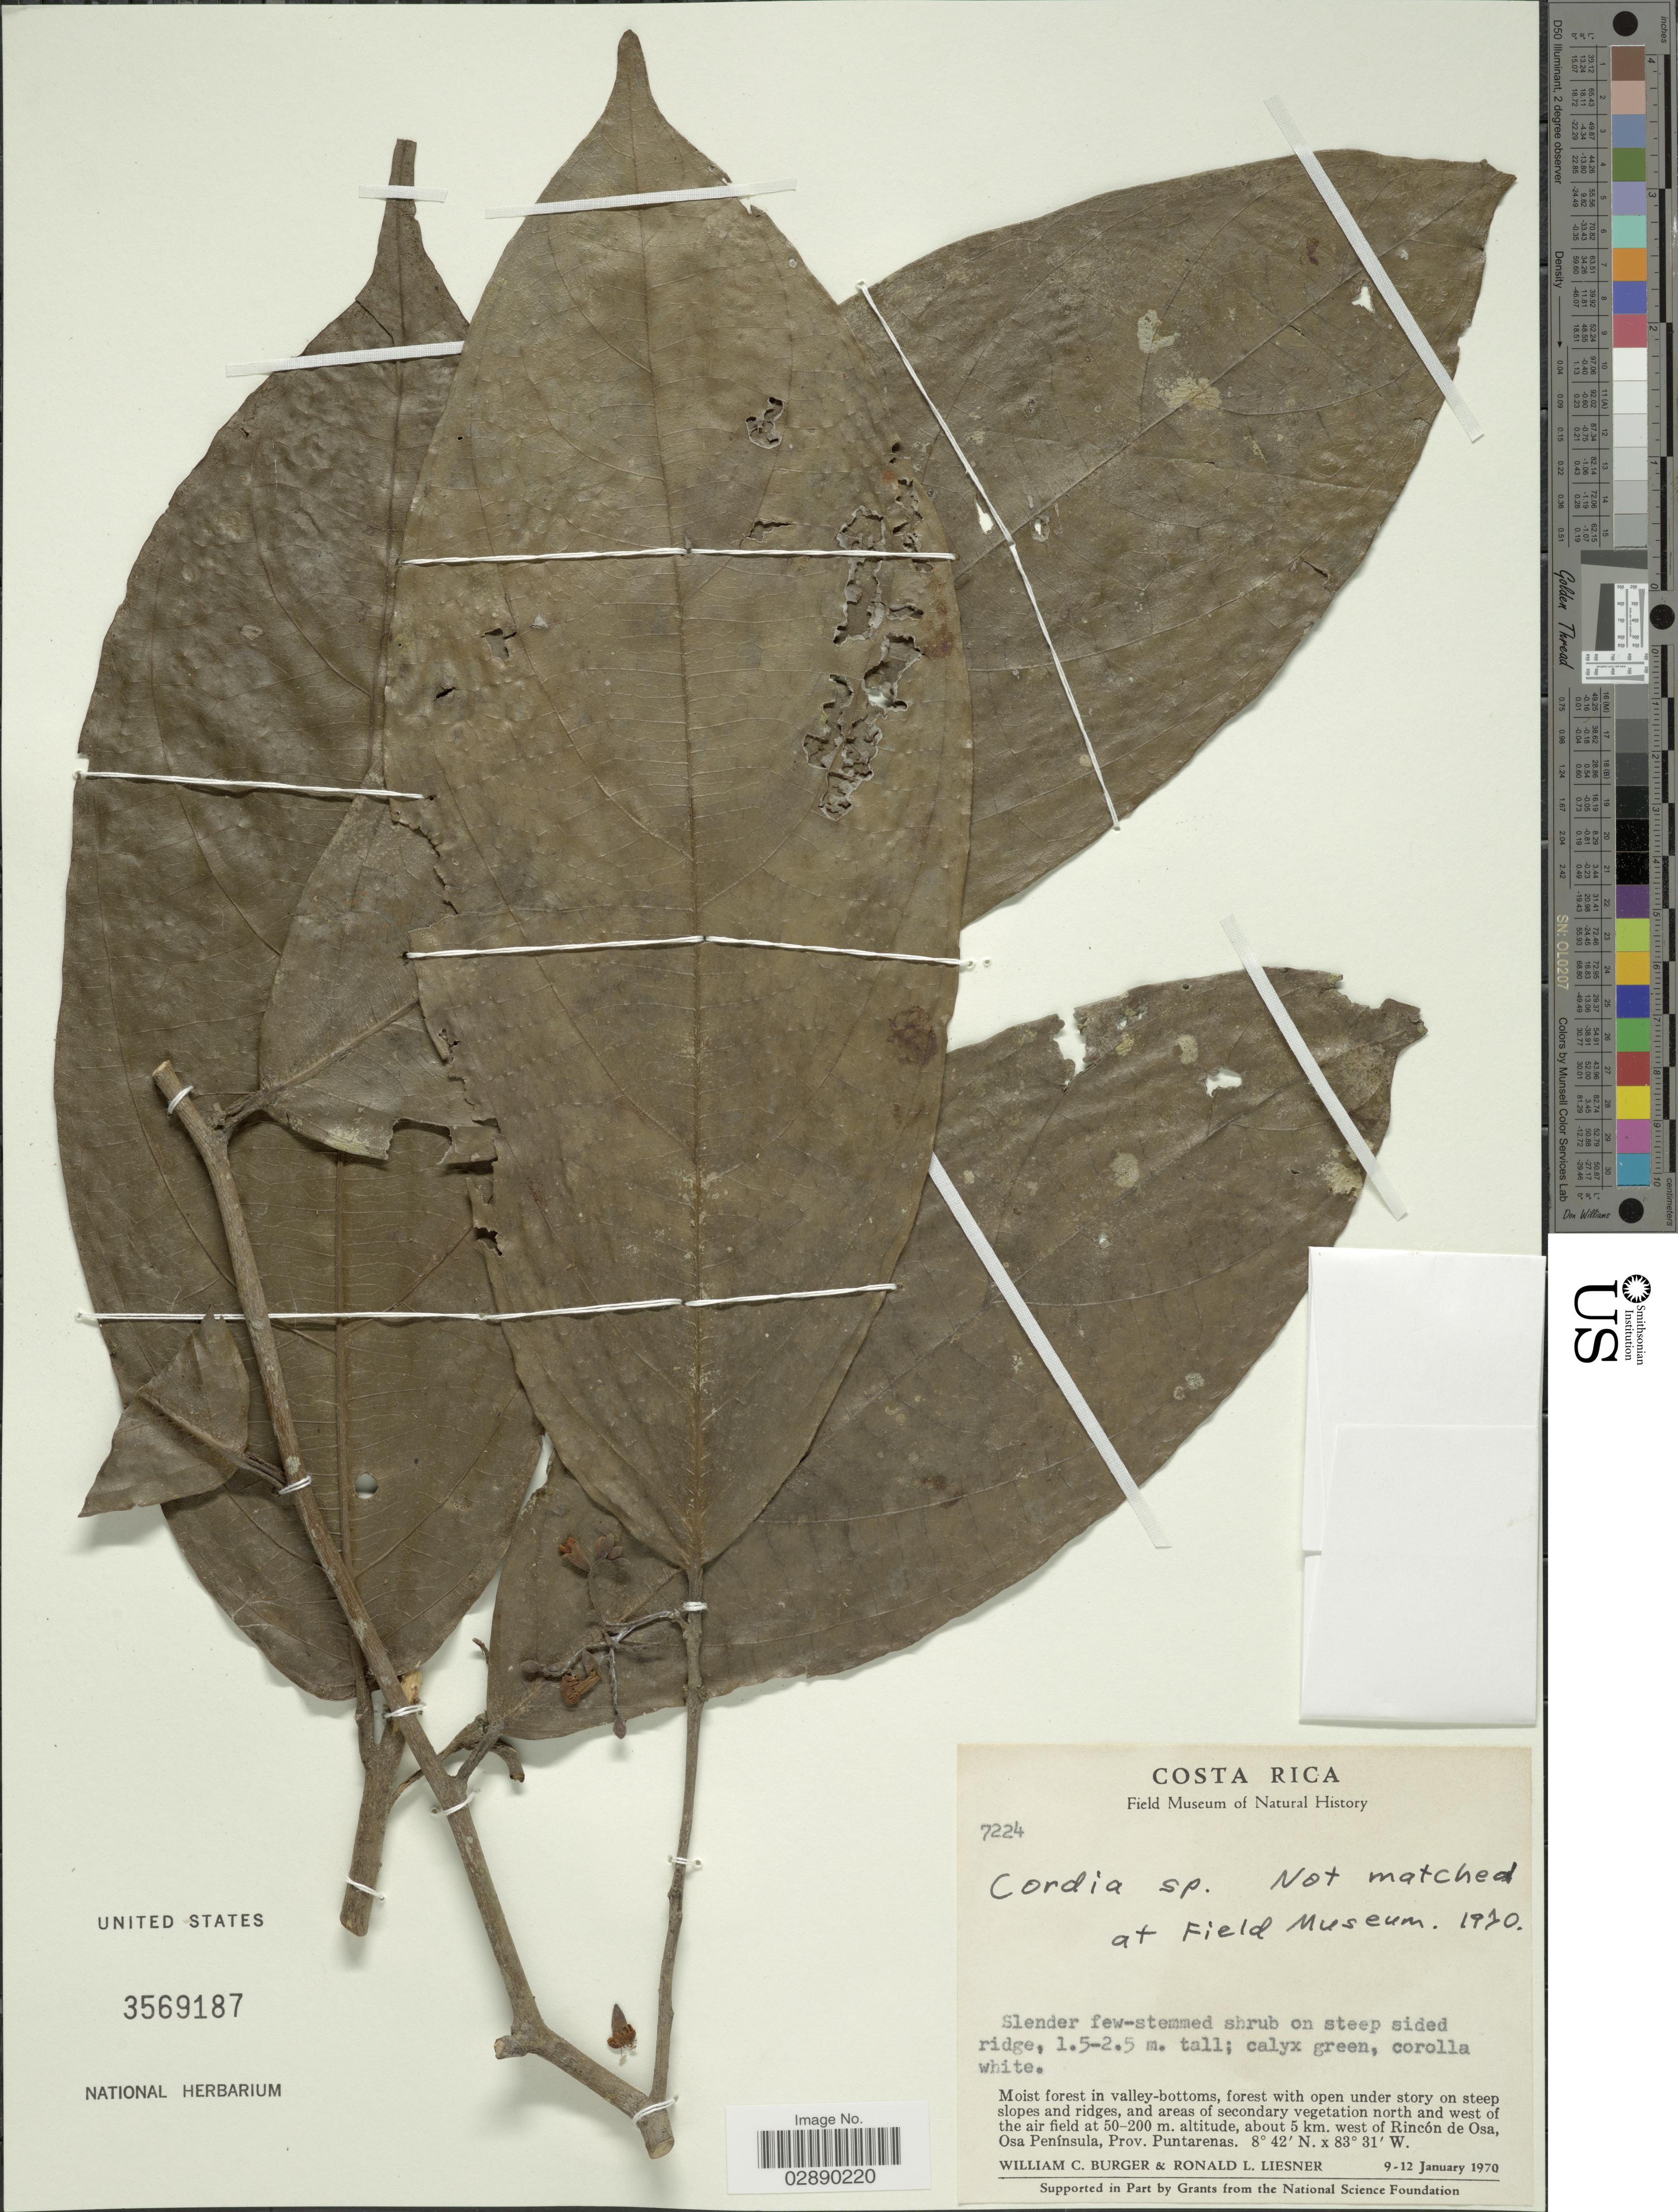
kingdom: Plantae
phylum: Tracheophyta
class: Magnoliopsida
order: Boraginales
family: Cordiaceae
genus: Cordia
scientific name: Cordia sp.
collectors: W. Burger & R. L. Liesner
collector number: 7224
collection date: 1970-01-09/1970-01-12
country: Costa Rica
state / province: Puntarenas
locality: Moist forest in valley-bottoms, forest with open under story on steep slopes and ridges, and areas of secondary vegetation north and west of the air field, about 5 km. west of Rincón de Osa, Osa Peninsula, Prov. Puntarenas.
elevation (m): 50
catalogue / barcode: US 3569187